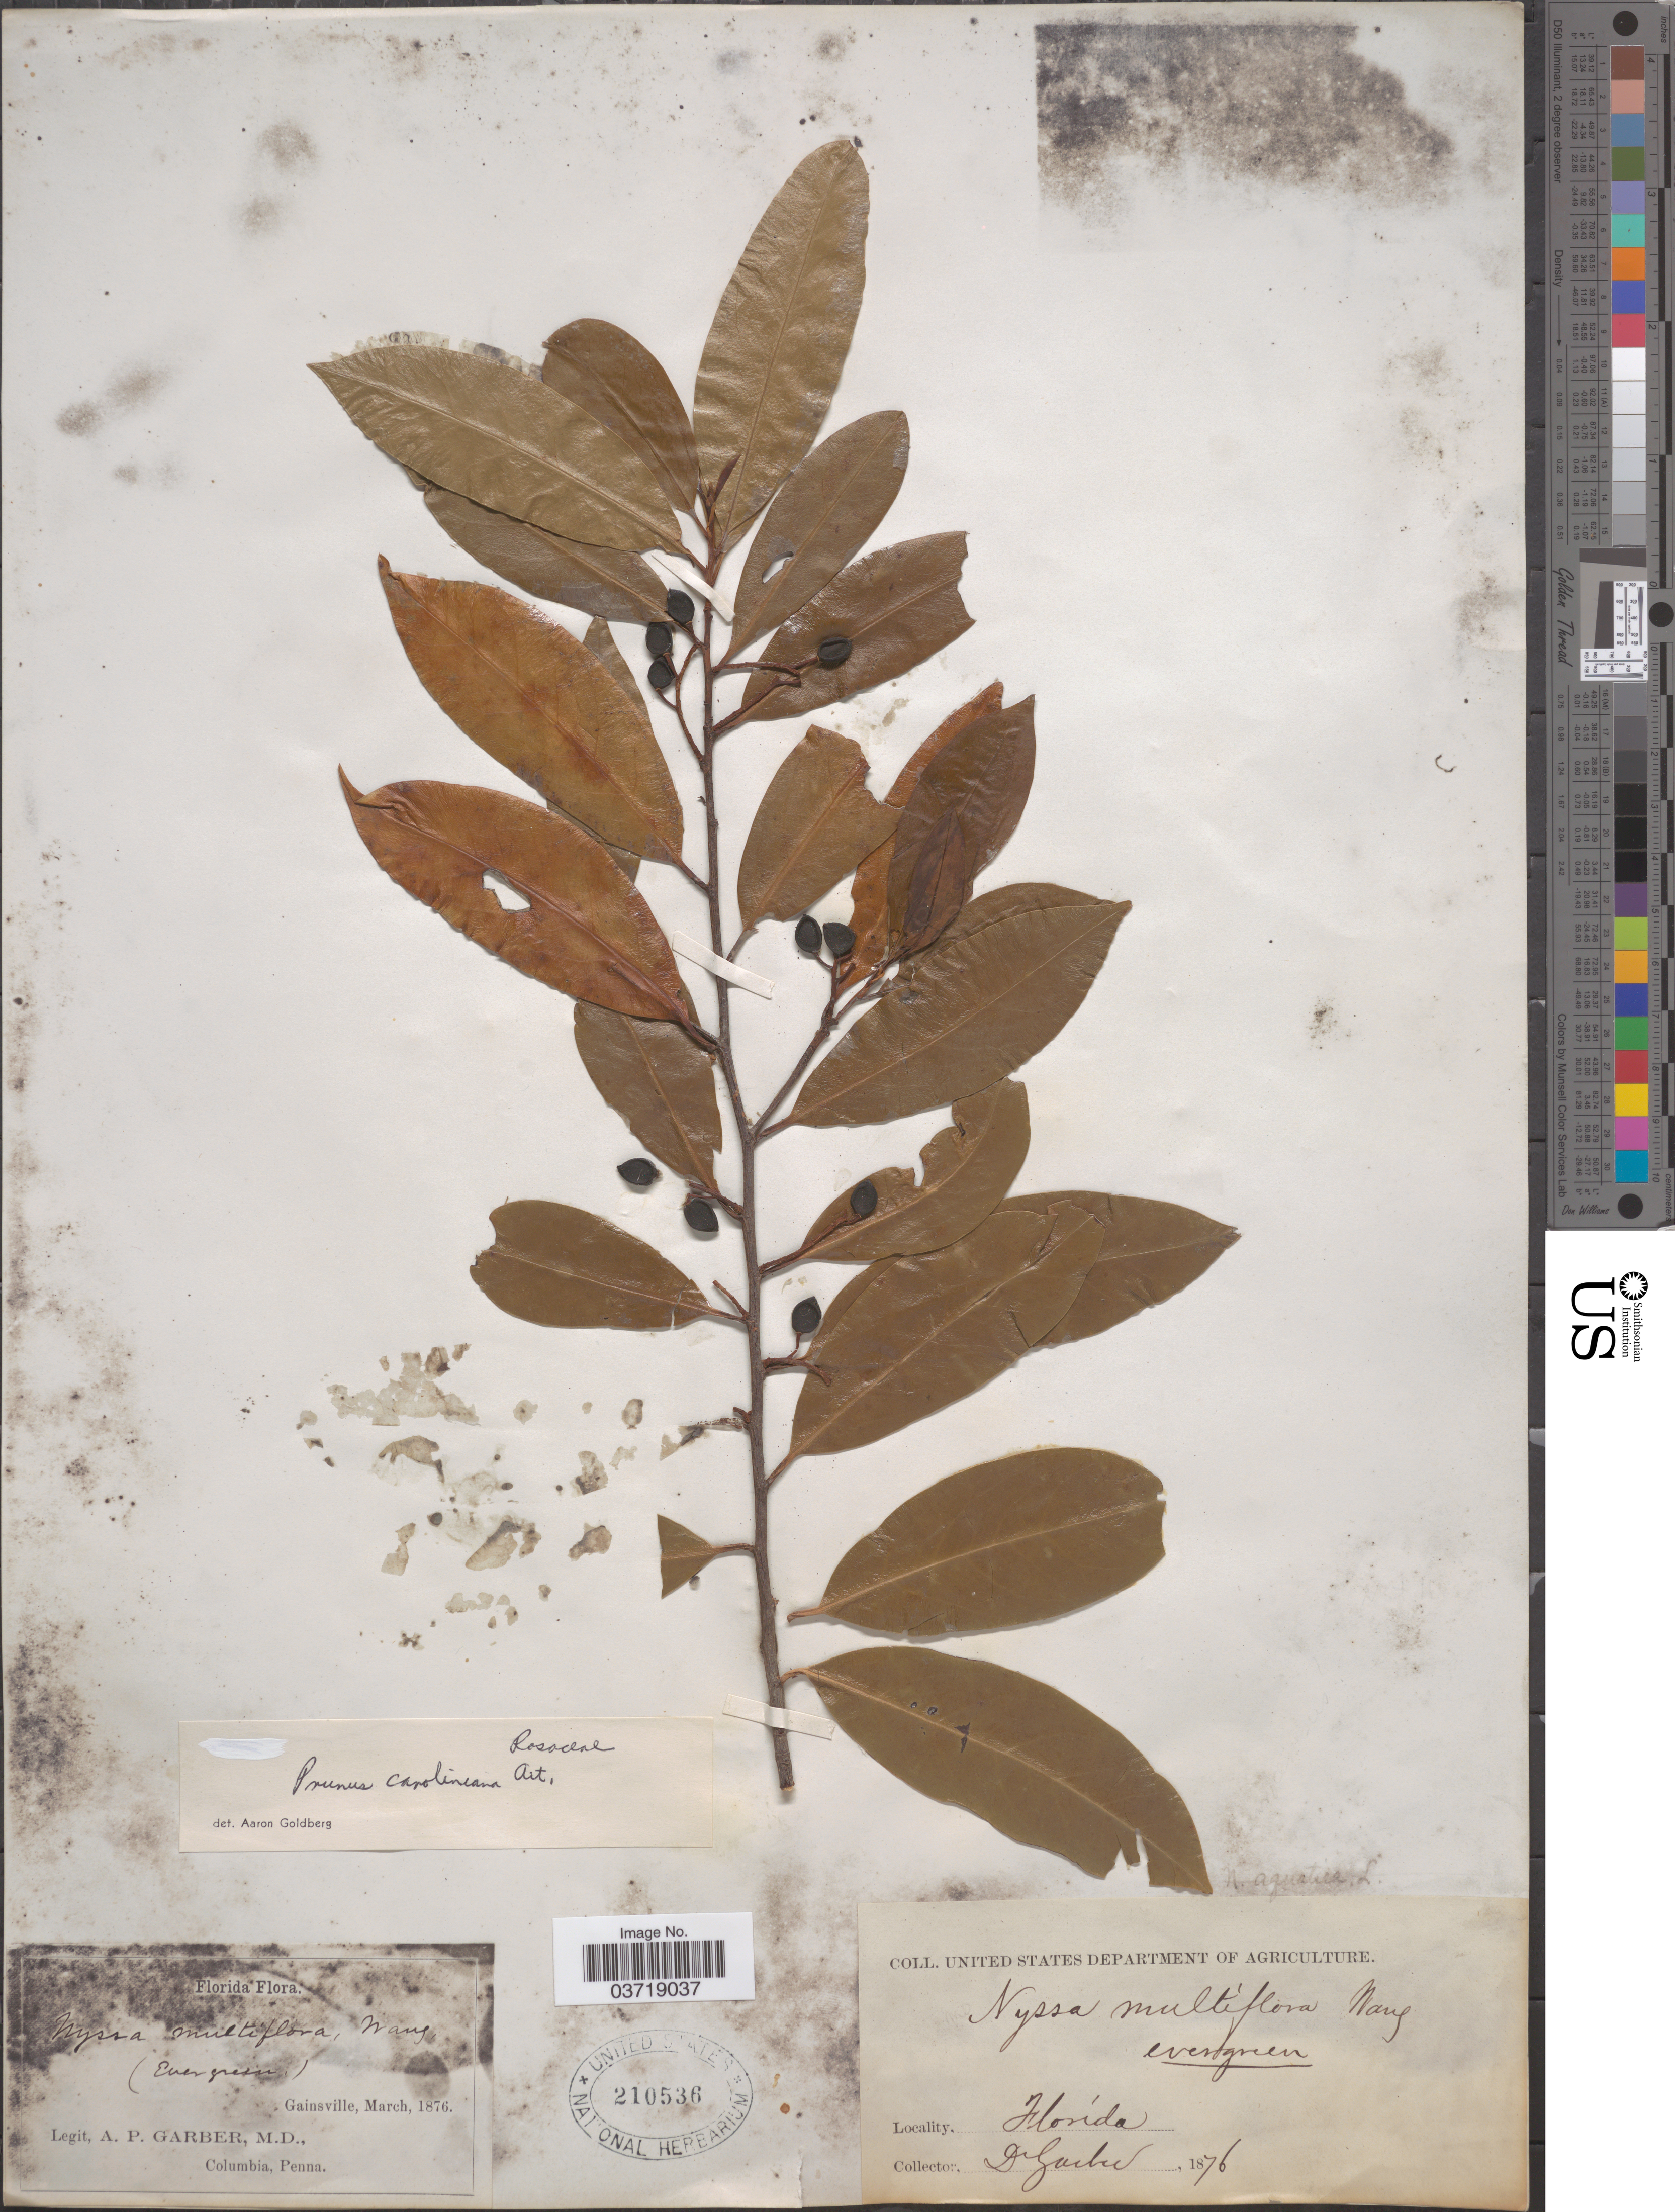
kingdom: Plantae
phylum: Tracheophyta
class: Magnoliopsida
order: Rosales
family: Rosaceae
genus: Prunus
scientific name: Prunus caroliniana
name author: (Mill.) Aiton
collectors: A. P. Garber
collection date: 1876-03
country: United States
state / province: Florida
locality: (Evergreen [unsure placement]). Gainsville.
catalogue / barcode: US 210536